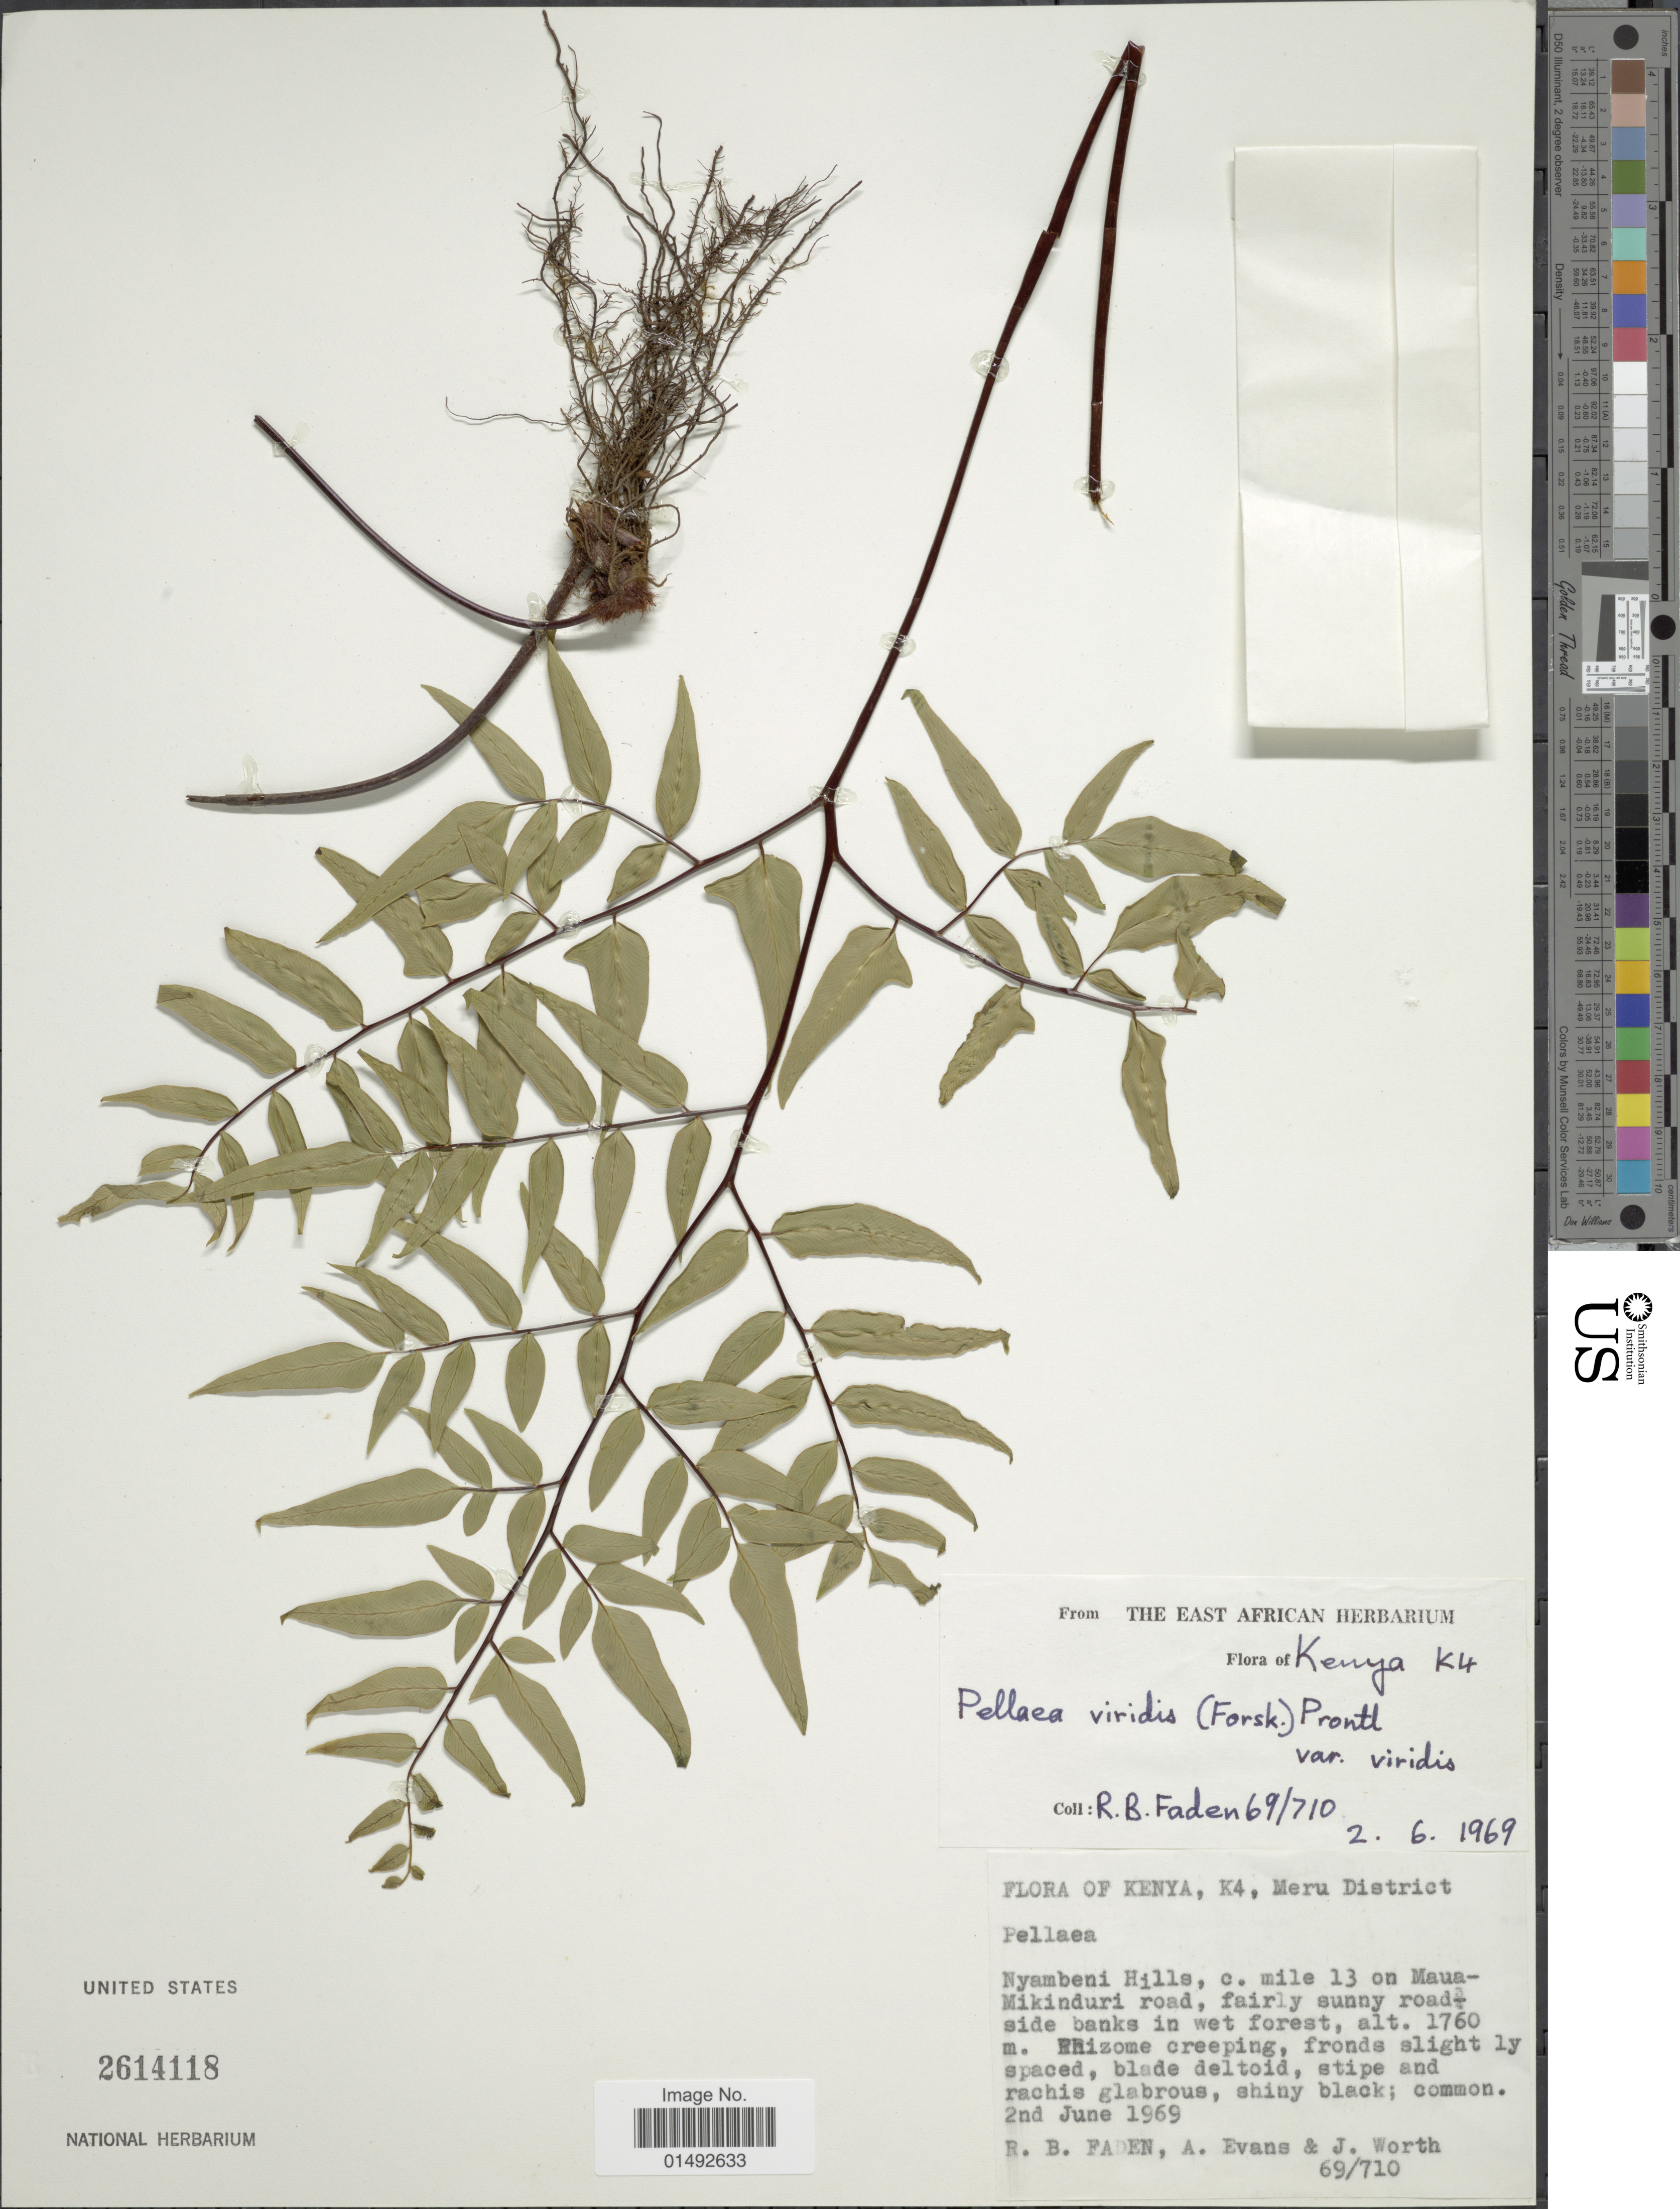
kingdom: Plantae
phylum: Tracheophyta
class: Polypodiopsida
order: Polypodiales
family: Pteridaceae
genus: Pellaea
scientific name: Pellaea viridis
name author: (Forssk.) Prantl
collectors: R. B. Faden, A. Evans & J. Worth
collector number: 69/710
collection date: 1969-06-02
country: Kenya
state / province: Meru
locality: K4, Meru District, Nyambeni Hills, c. mile 13 on Maua-Mikinduri road, fairly sunny roadside banks in wet forest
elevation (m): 1760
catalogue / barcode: US 2614118